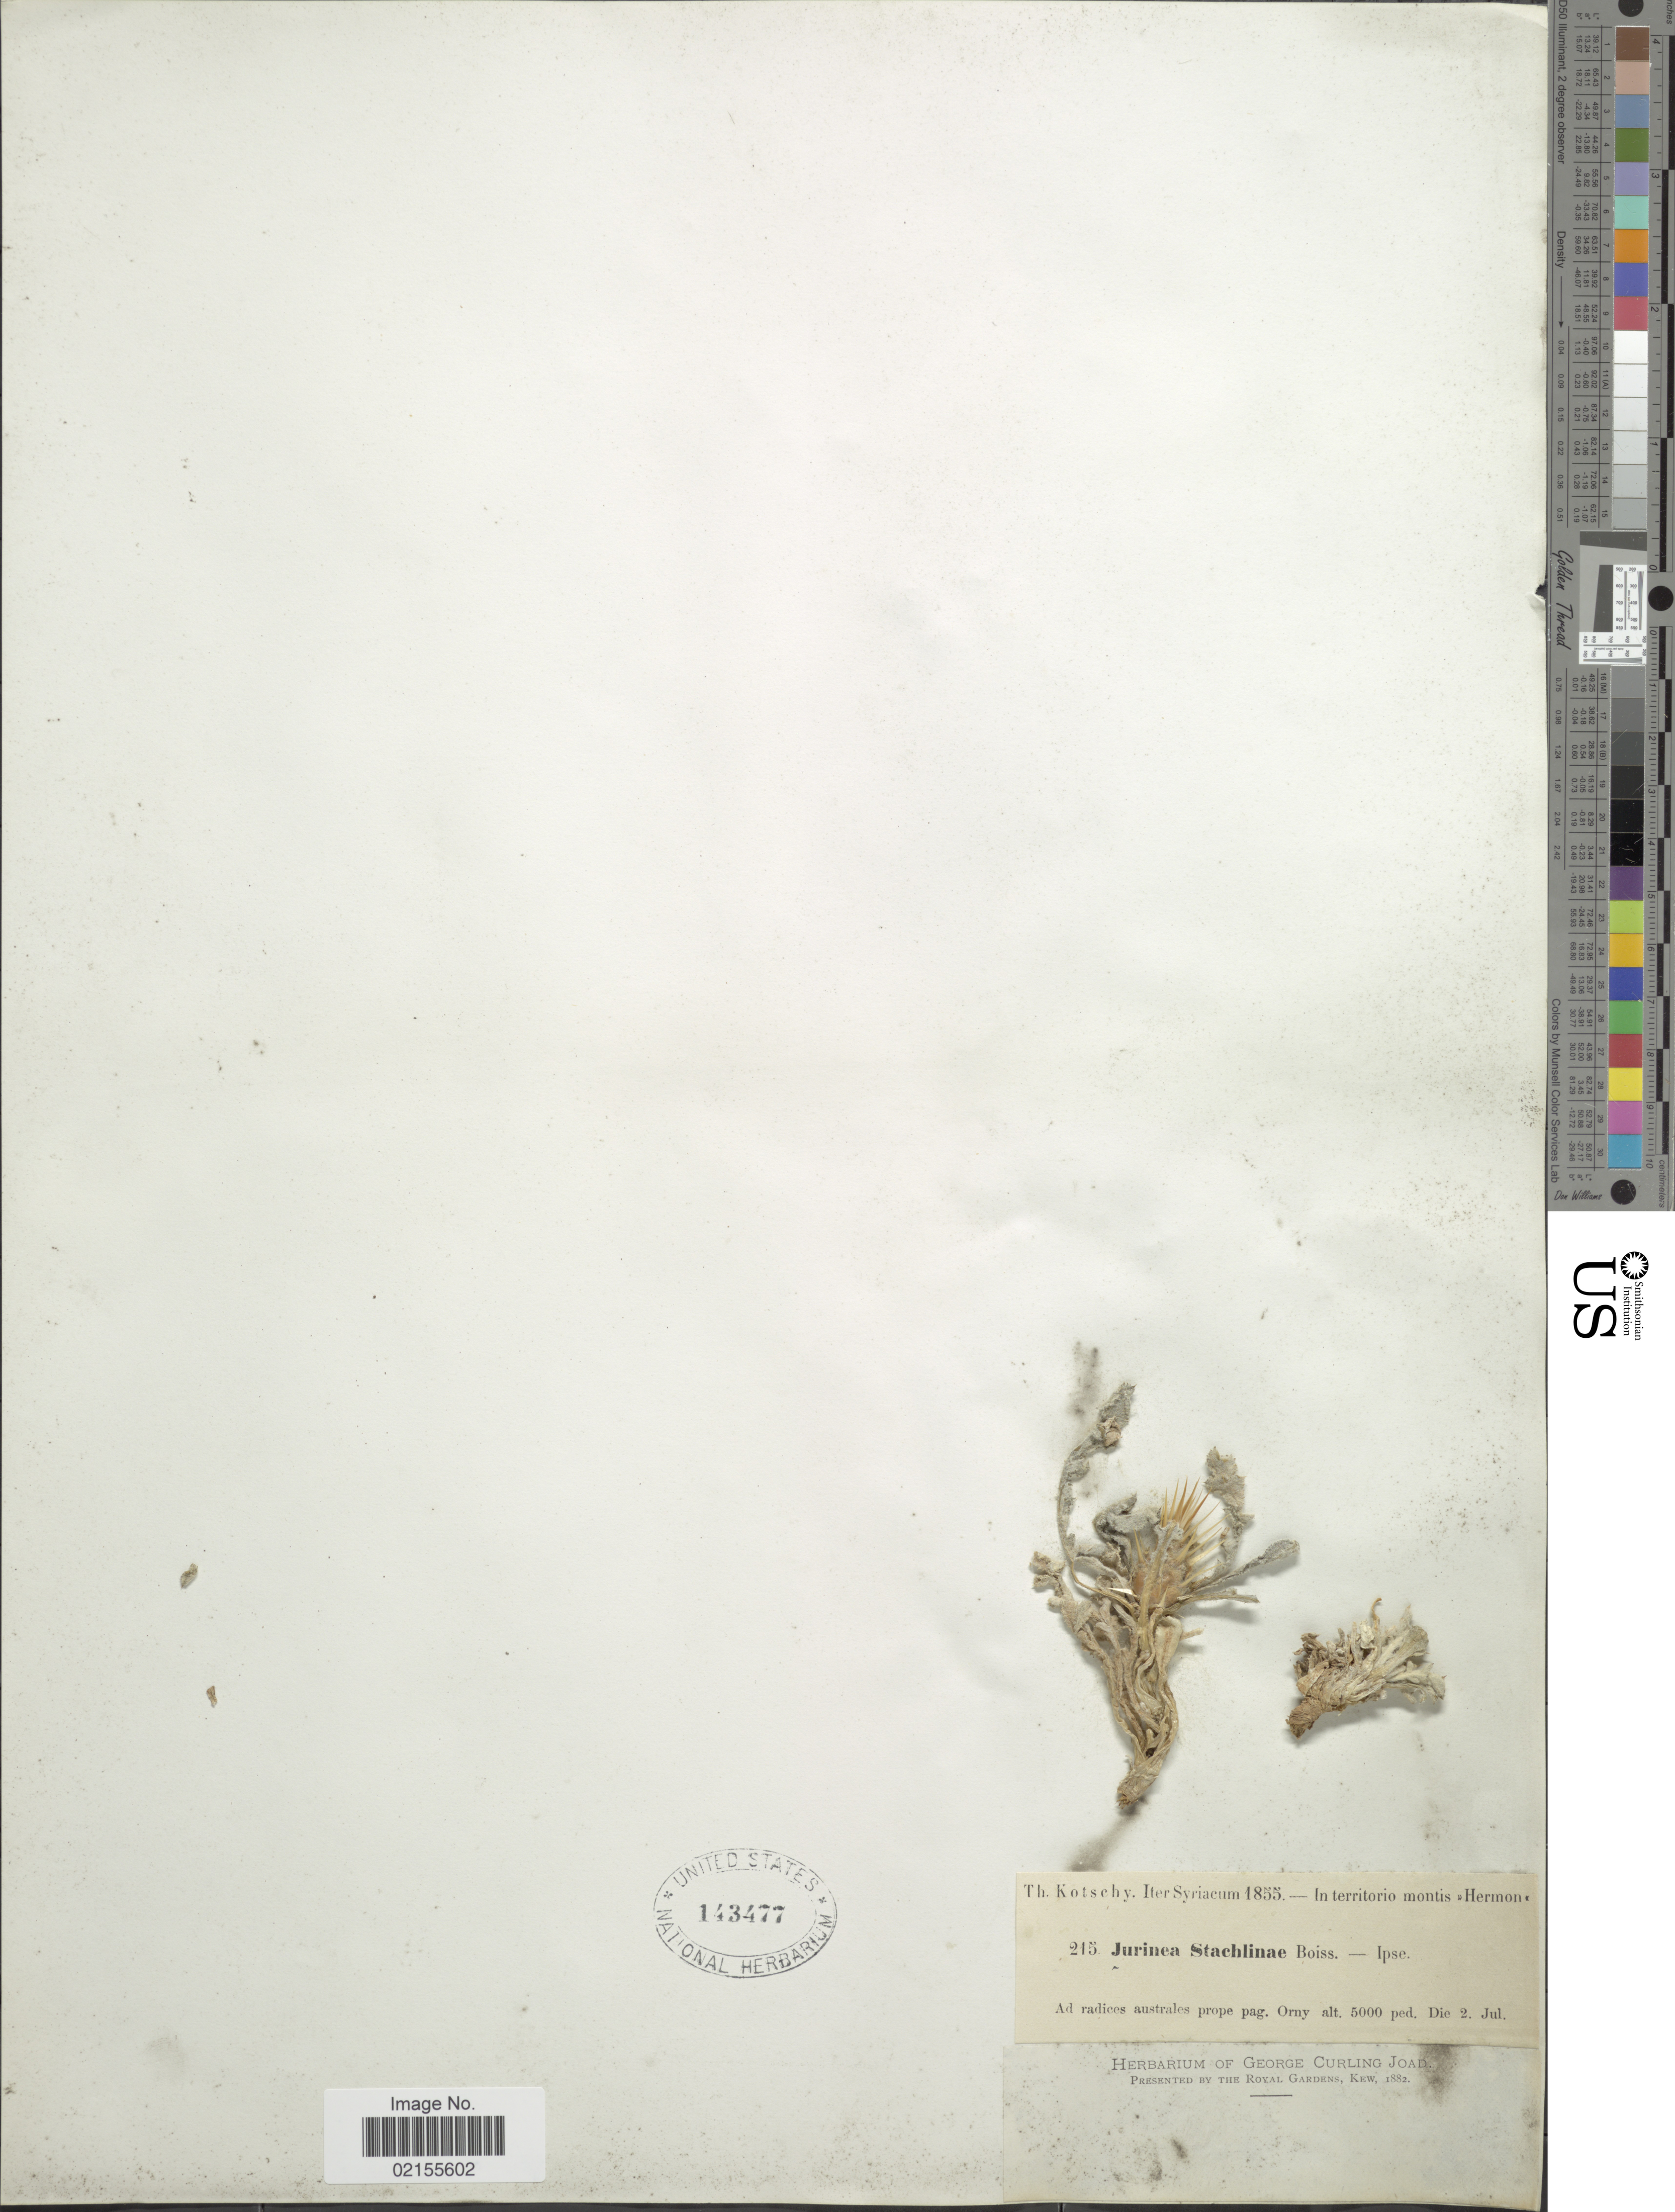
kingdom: Plantae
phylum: Tracheophyta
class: Magnoliopsida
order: Asterales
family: Asteraceae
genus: Jurinea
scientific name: Jurinea staehelinae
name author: (DC.) Boiss.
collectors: K. G. Kotschy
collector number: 215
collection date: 1855-07-02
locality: In territorio montis >>Hermon<<, Ad radices australes prope pag. Orny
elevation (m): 1524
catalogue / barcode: US 143477